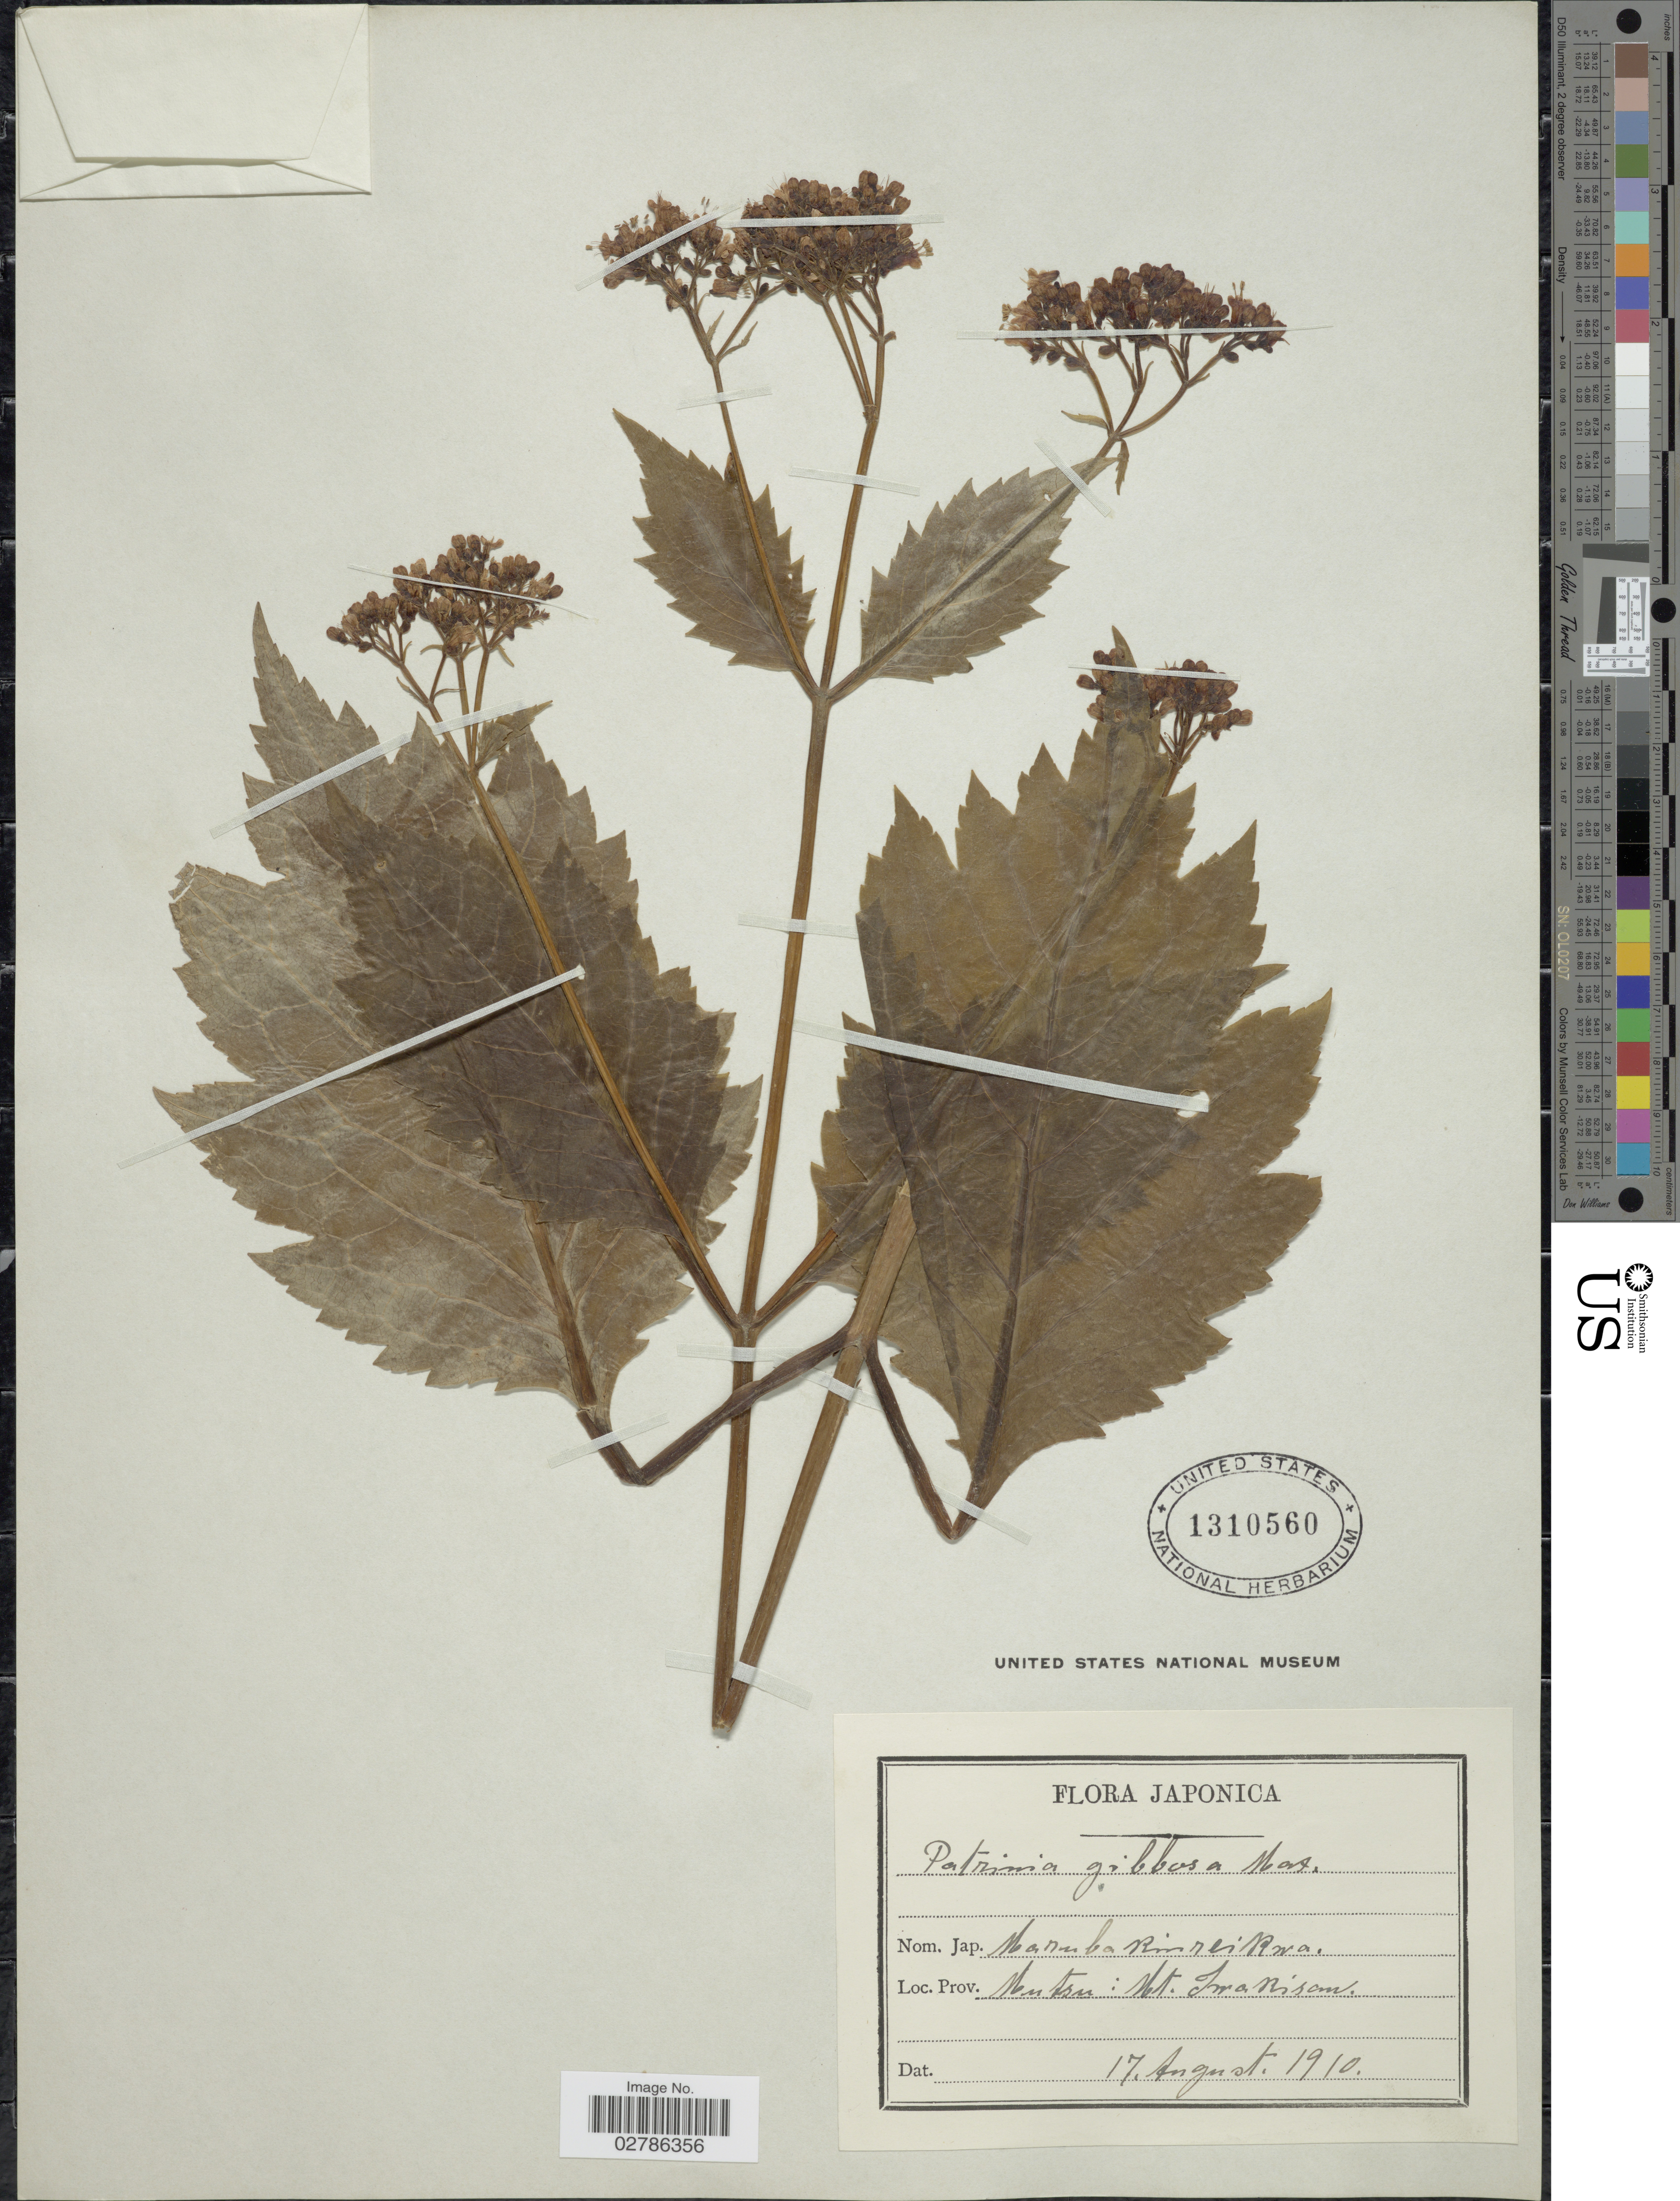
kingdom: Plantae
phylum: Tracheophyta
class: Magnoliopsida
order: Dipsacales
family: Caprifoliaceae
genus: Patrinia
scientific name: Patrinia gibbosa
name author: Maxim.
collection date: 1910-08-17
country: Japan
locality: Mutsu, Mt. Tsukubasan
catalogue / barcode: US 1310560